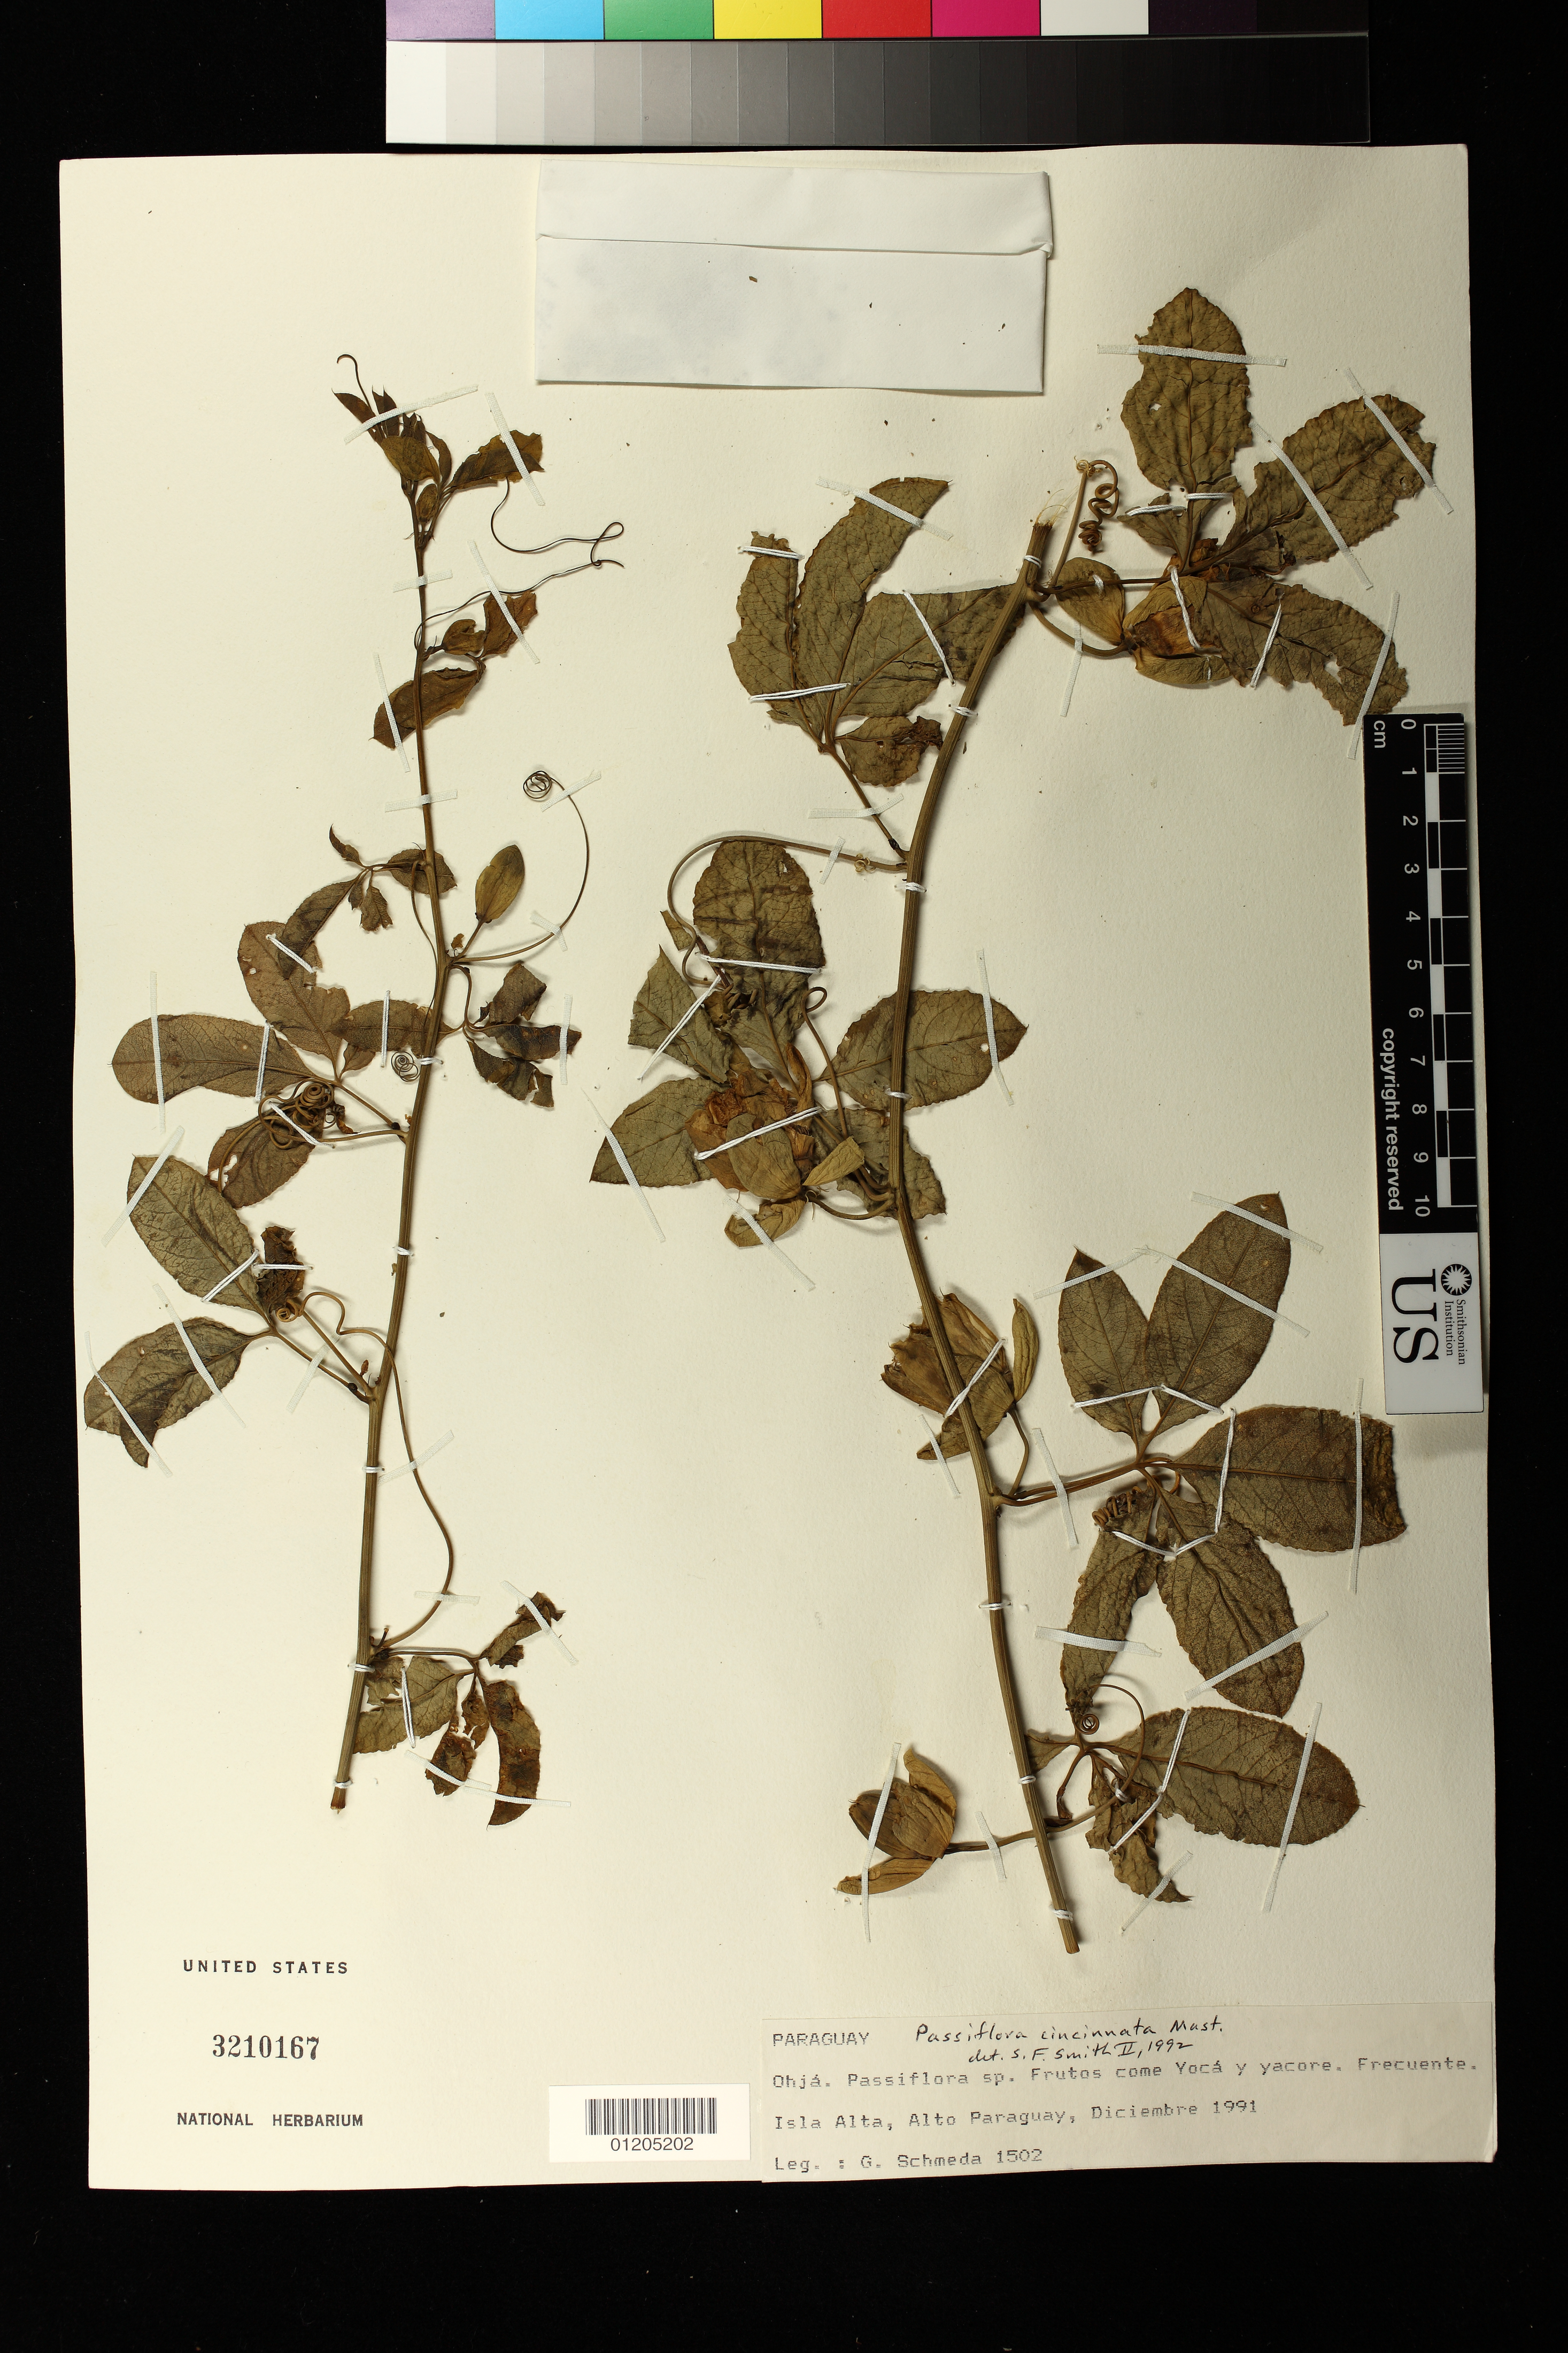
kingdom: Plantae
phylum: Tracheophyta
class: Magnoliopsida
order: Malpighiales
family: Passifloraceae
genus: Passiflora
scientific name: Passiflora cincinnata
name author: Mast.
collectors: G. Schmeda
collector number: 1502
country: Paraguay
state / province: Alto Paraguay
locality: Isla Alto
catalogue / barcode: US 3210167